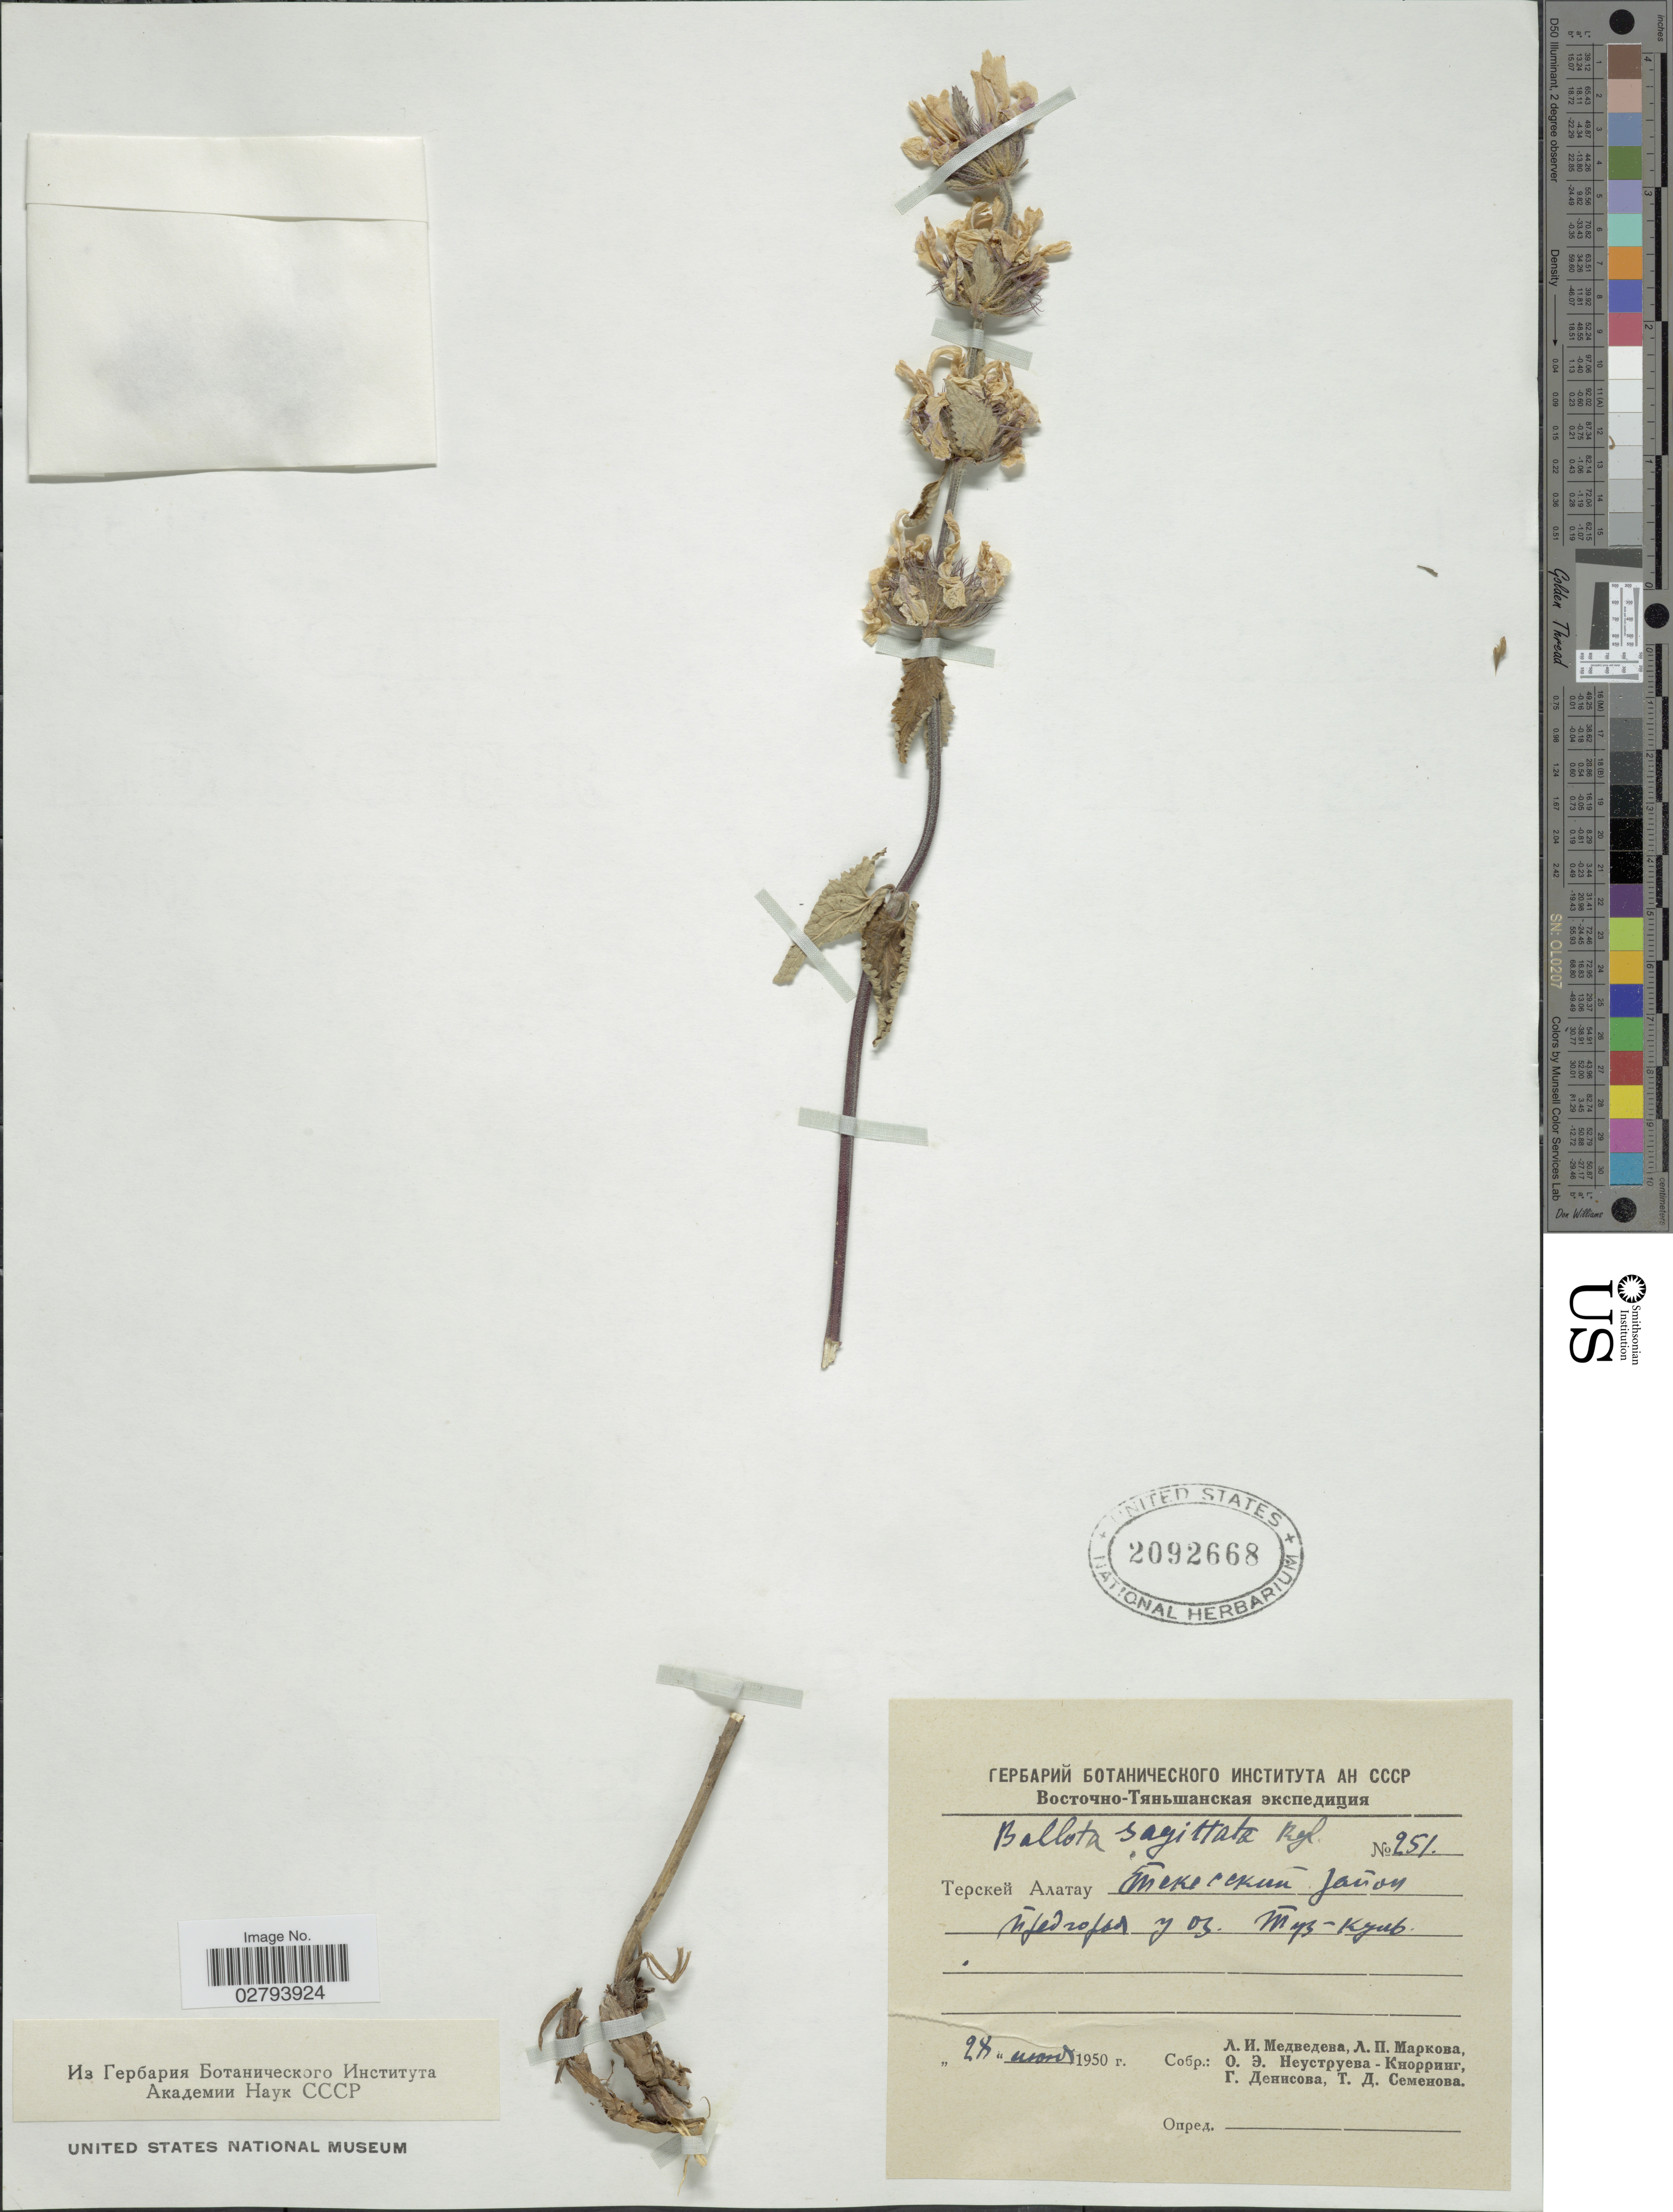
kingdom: Plantae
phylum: Tracheophyta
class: Magnoliopsida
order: Lamiales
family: Lamiaceae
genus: Metastachydium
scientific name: Metastachydium sagittatum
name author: (Regel) C.Y. Wu & H.W. Li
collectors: L. Medvedeva, L. Markova, O. Neustrueva-Knorring, G. Denisova & T. Semenova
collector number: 251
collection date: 1950-03-28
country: Kyrgyzstan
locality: near Lake Tuz-Kul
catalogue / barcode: US 2092668